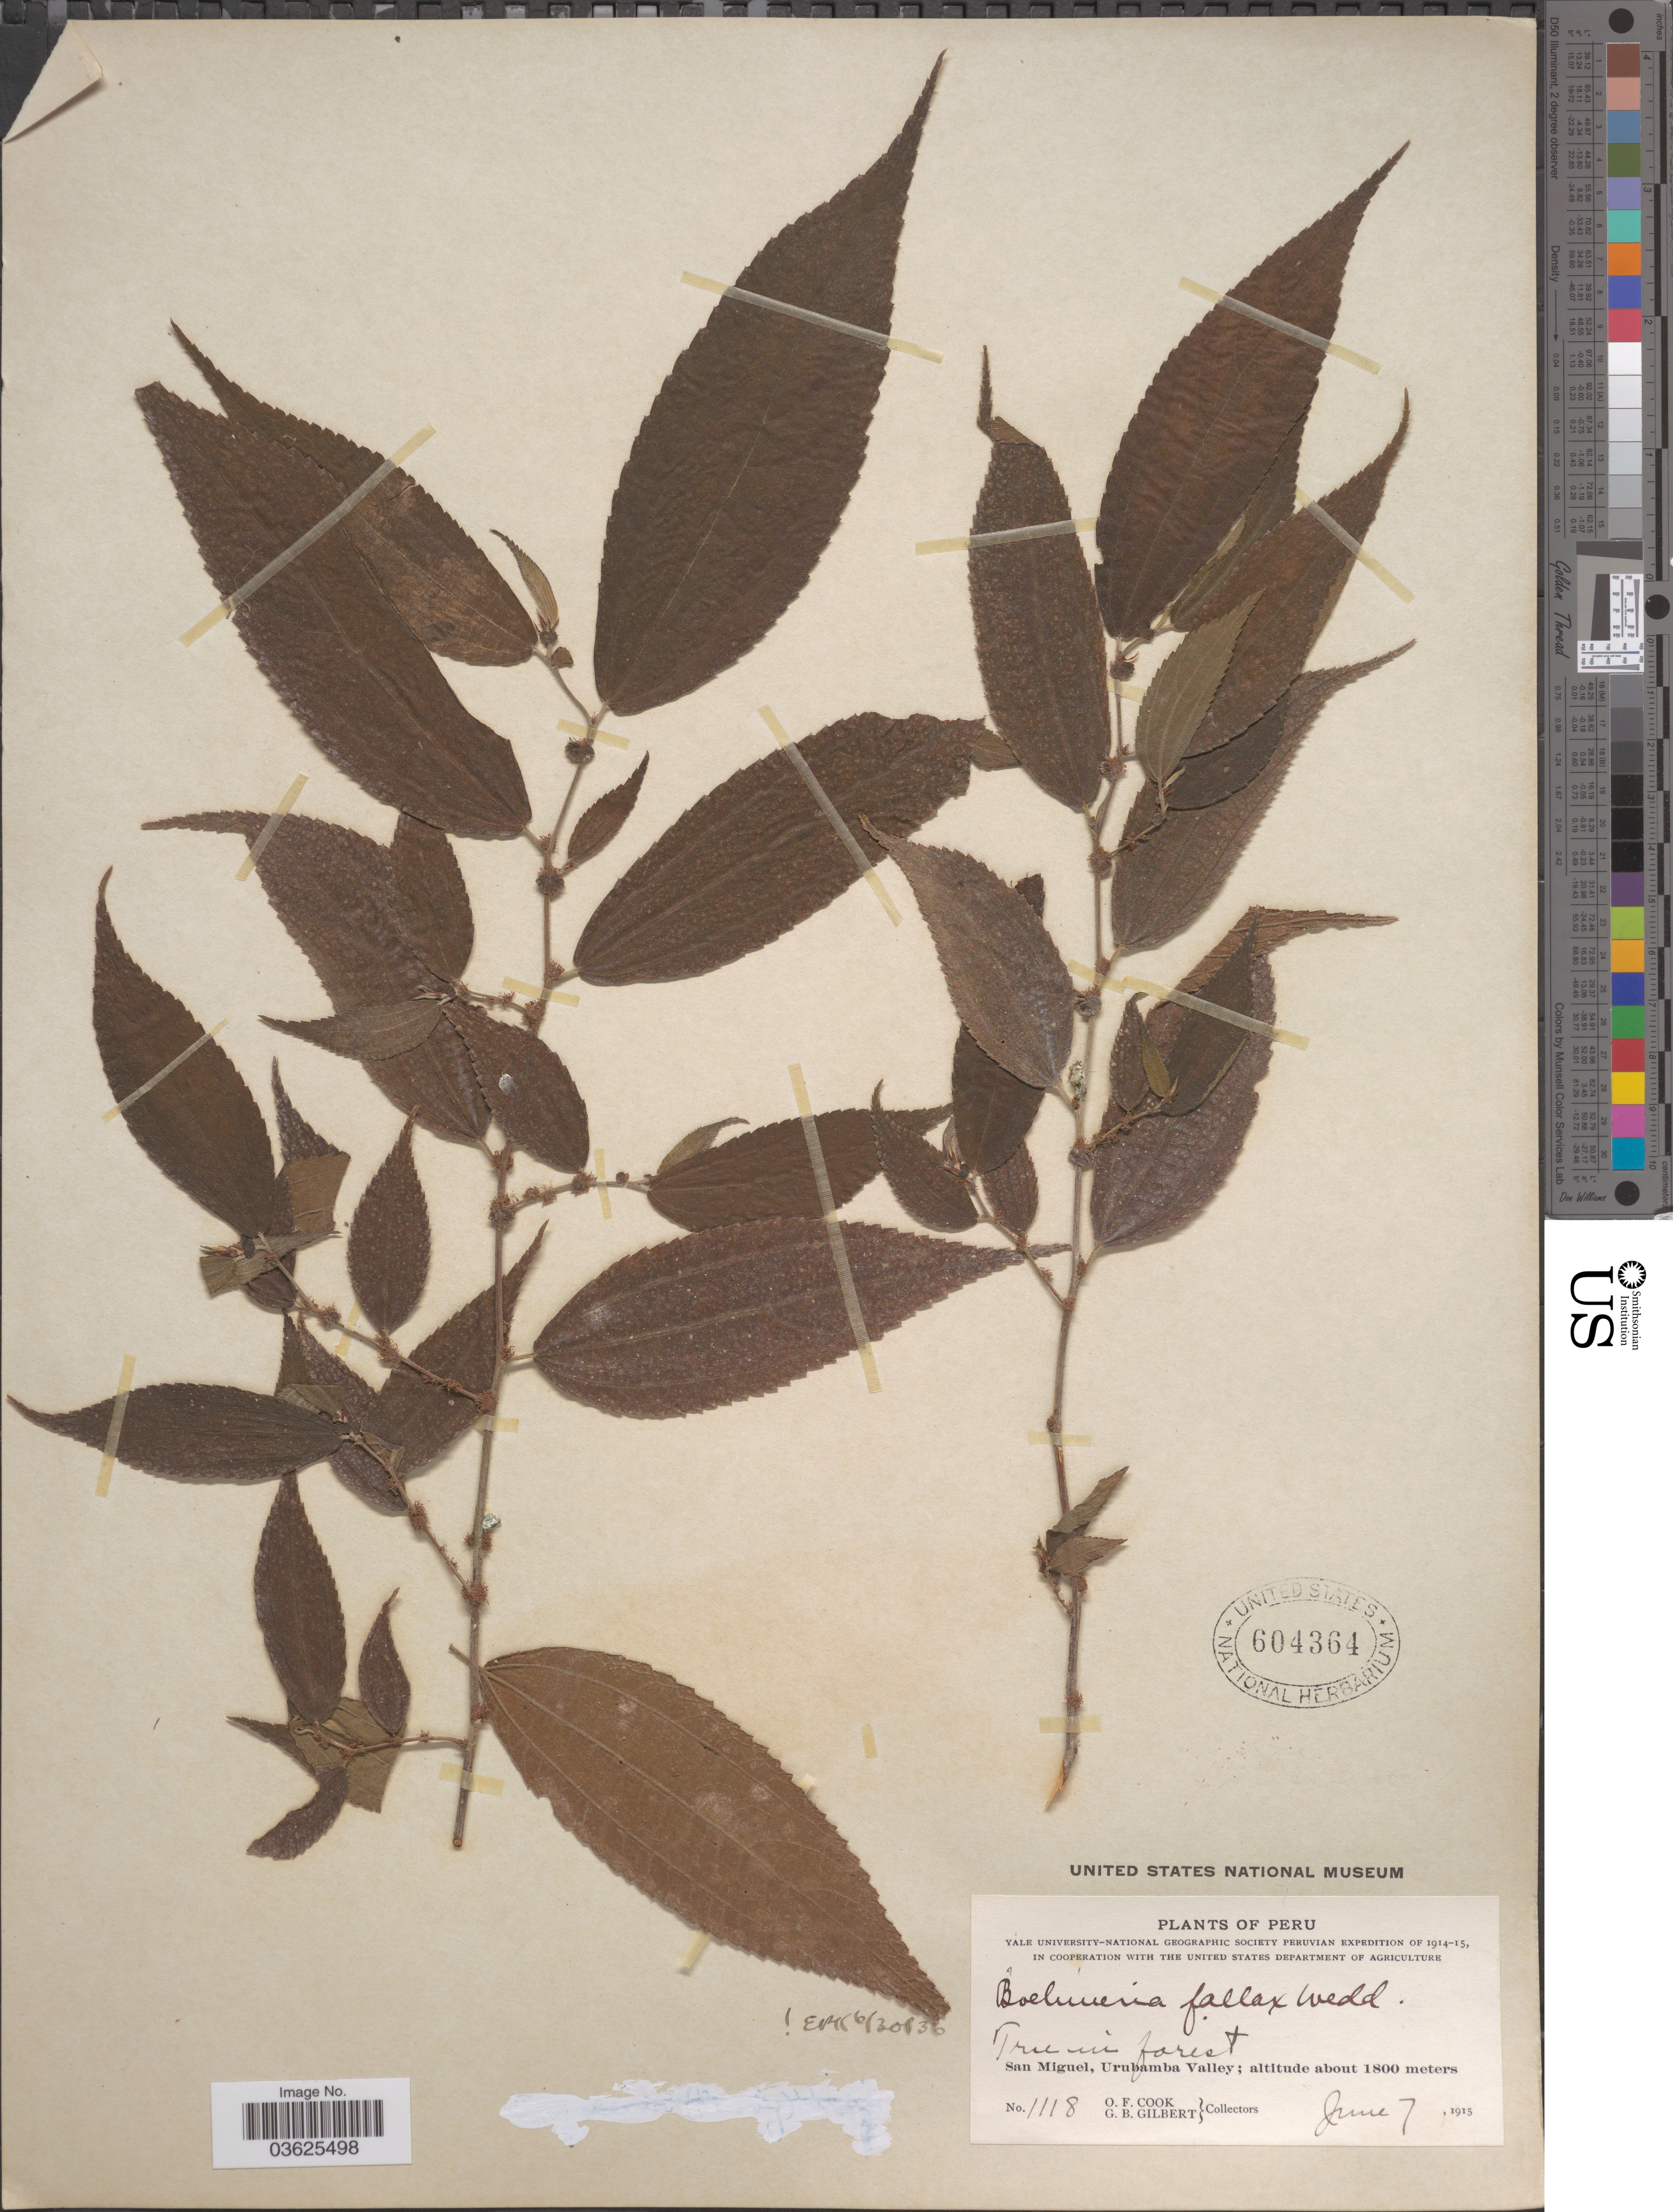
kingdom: Plantae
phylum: Tracheophyta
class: Magnoliopsida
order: Rosales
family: Urticaceae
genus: Boehmeria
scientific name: Boehmeria ulmifolia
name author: Wedd.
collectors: O. F. Cook & G. B. Gilbert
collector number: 1118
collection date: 1915-06-07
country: Peru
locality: San Miguel, Urubamba Valley.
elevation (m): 1800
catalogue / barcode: US 604364